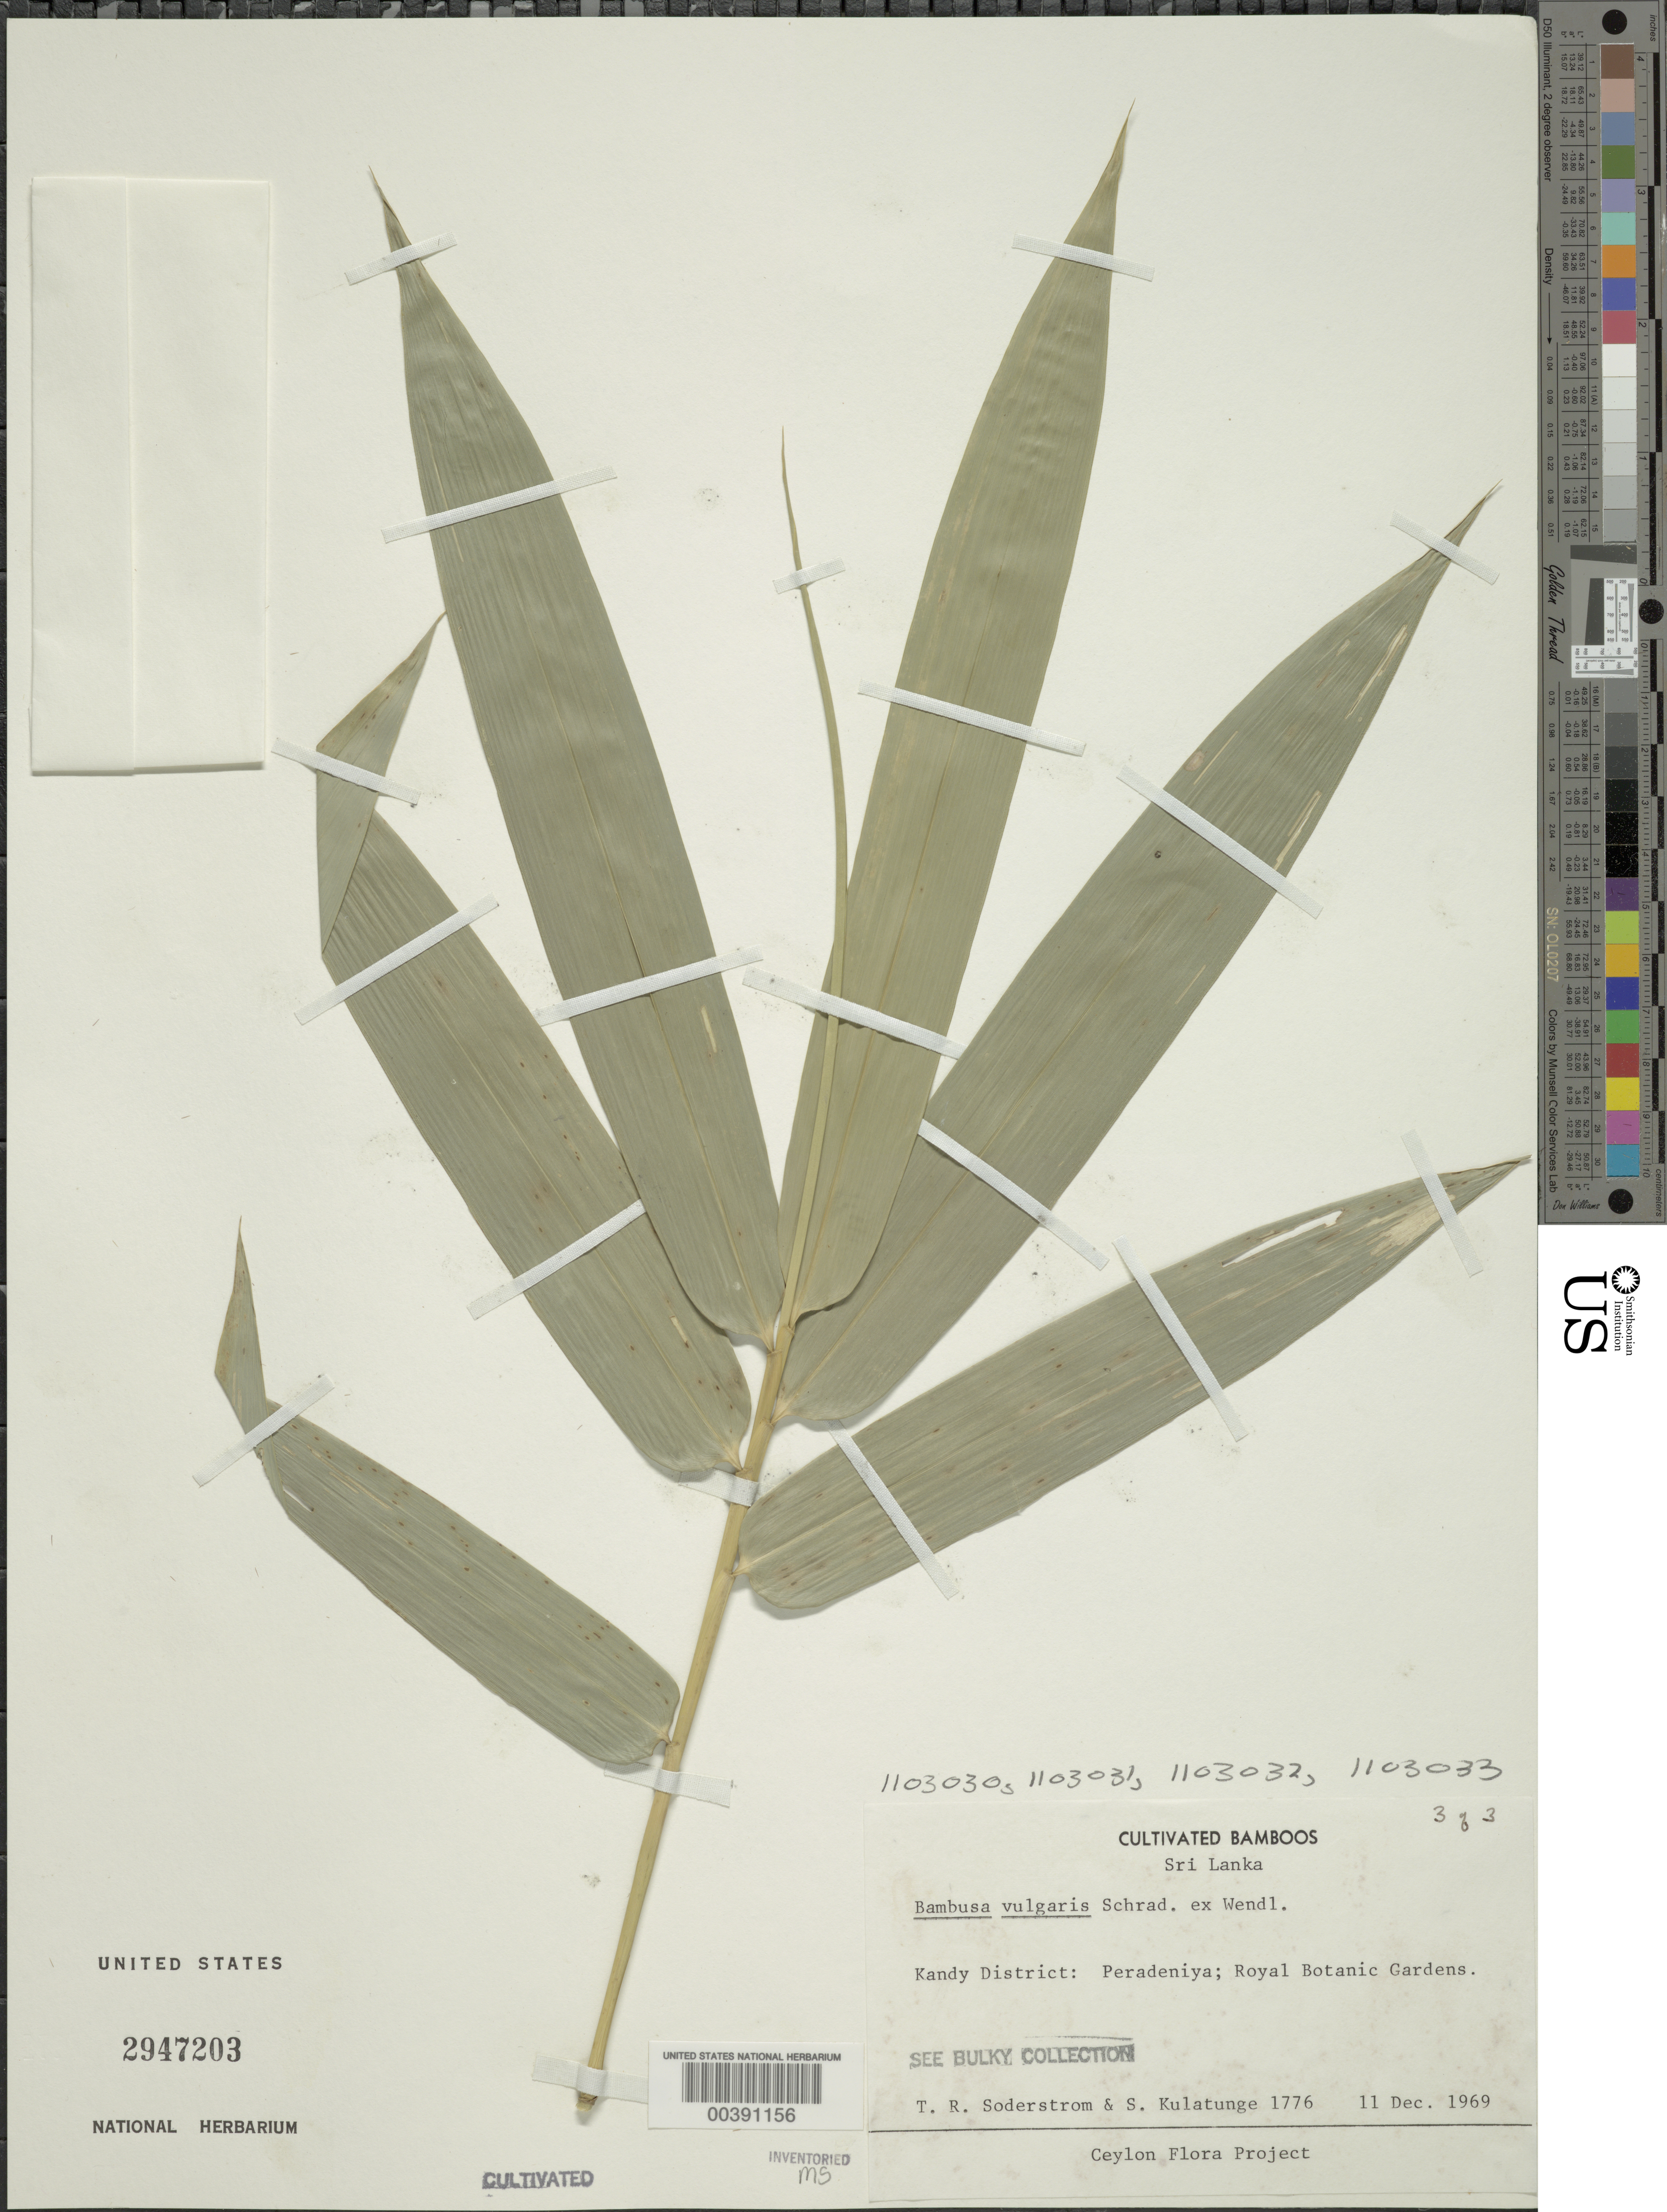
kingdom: Plantae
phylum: Tracheophyta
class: Liliopsida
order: Poales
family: Poaceae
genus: Bambusa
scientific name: Bambusa vulgaris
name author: Schrad. ex J.C. Wendl.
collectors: T. R. Soderstrom & S. Kulatunge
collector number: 1776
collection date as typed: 11 Dec 1969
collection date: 1969-12-11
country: Sri Lanka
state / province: Central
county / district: Kandy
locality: Royal botanical gardens-peradeniya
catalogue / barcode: US 2947203